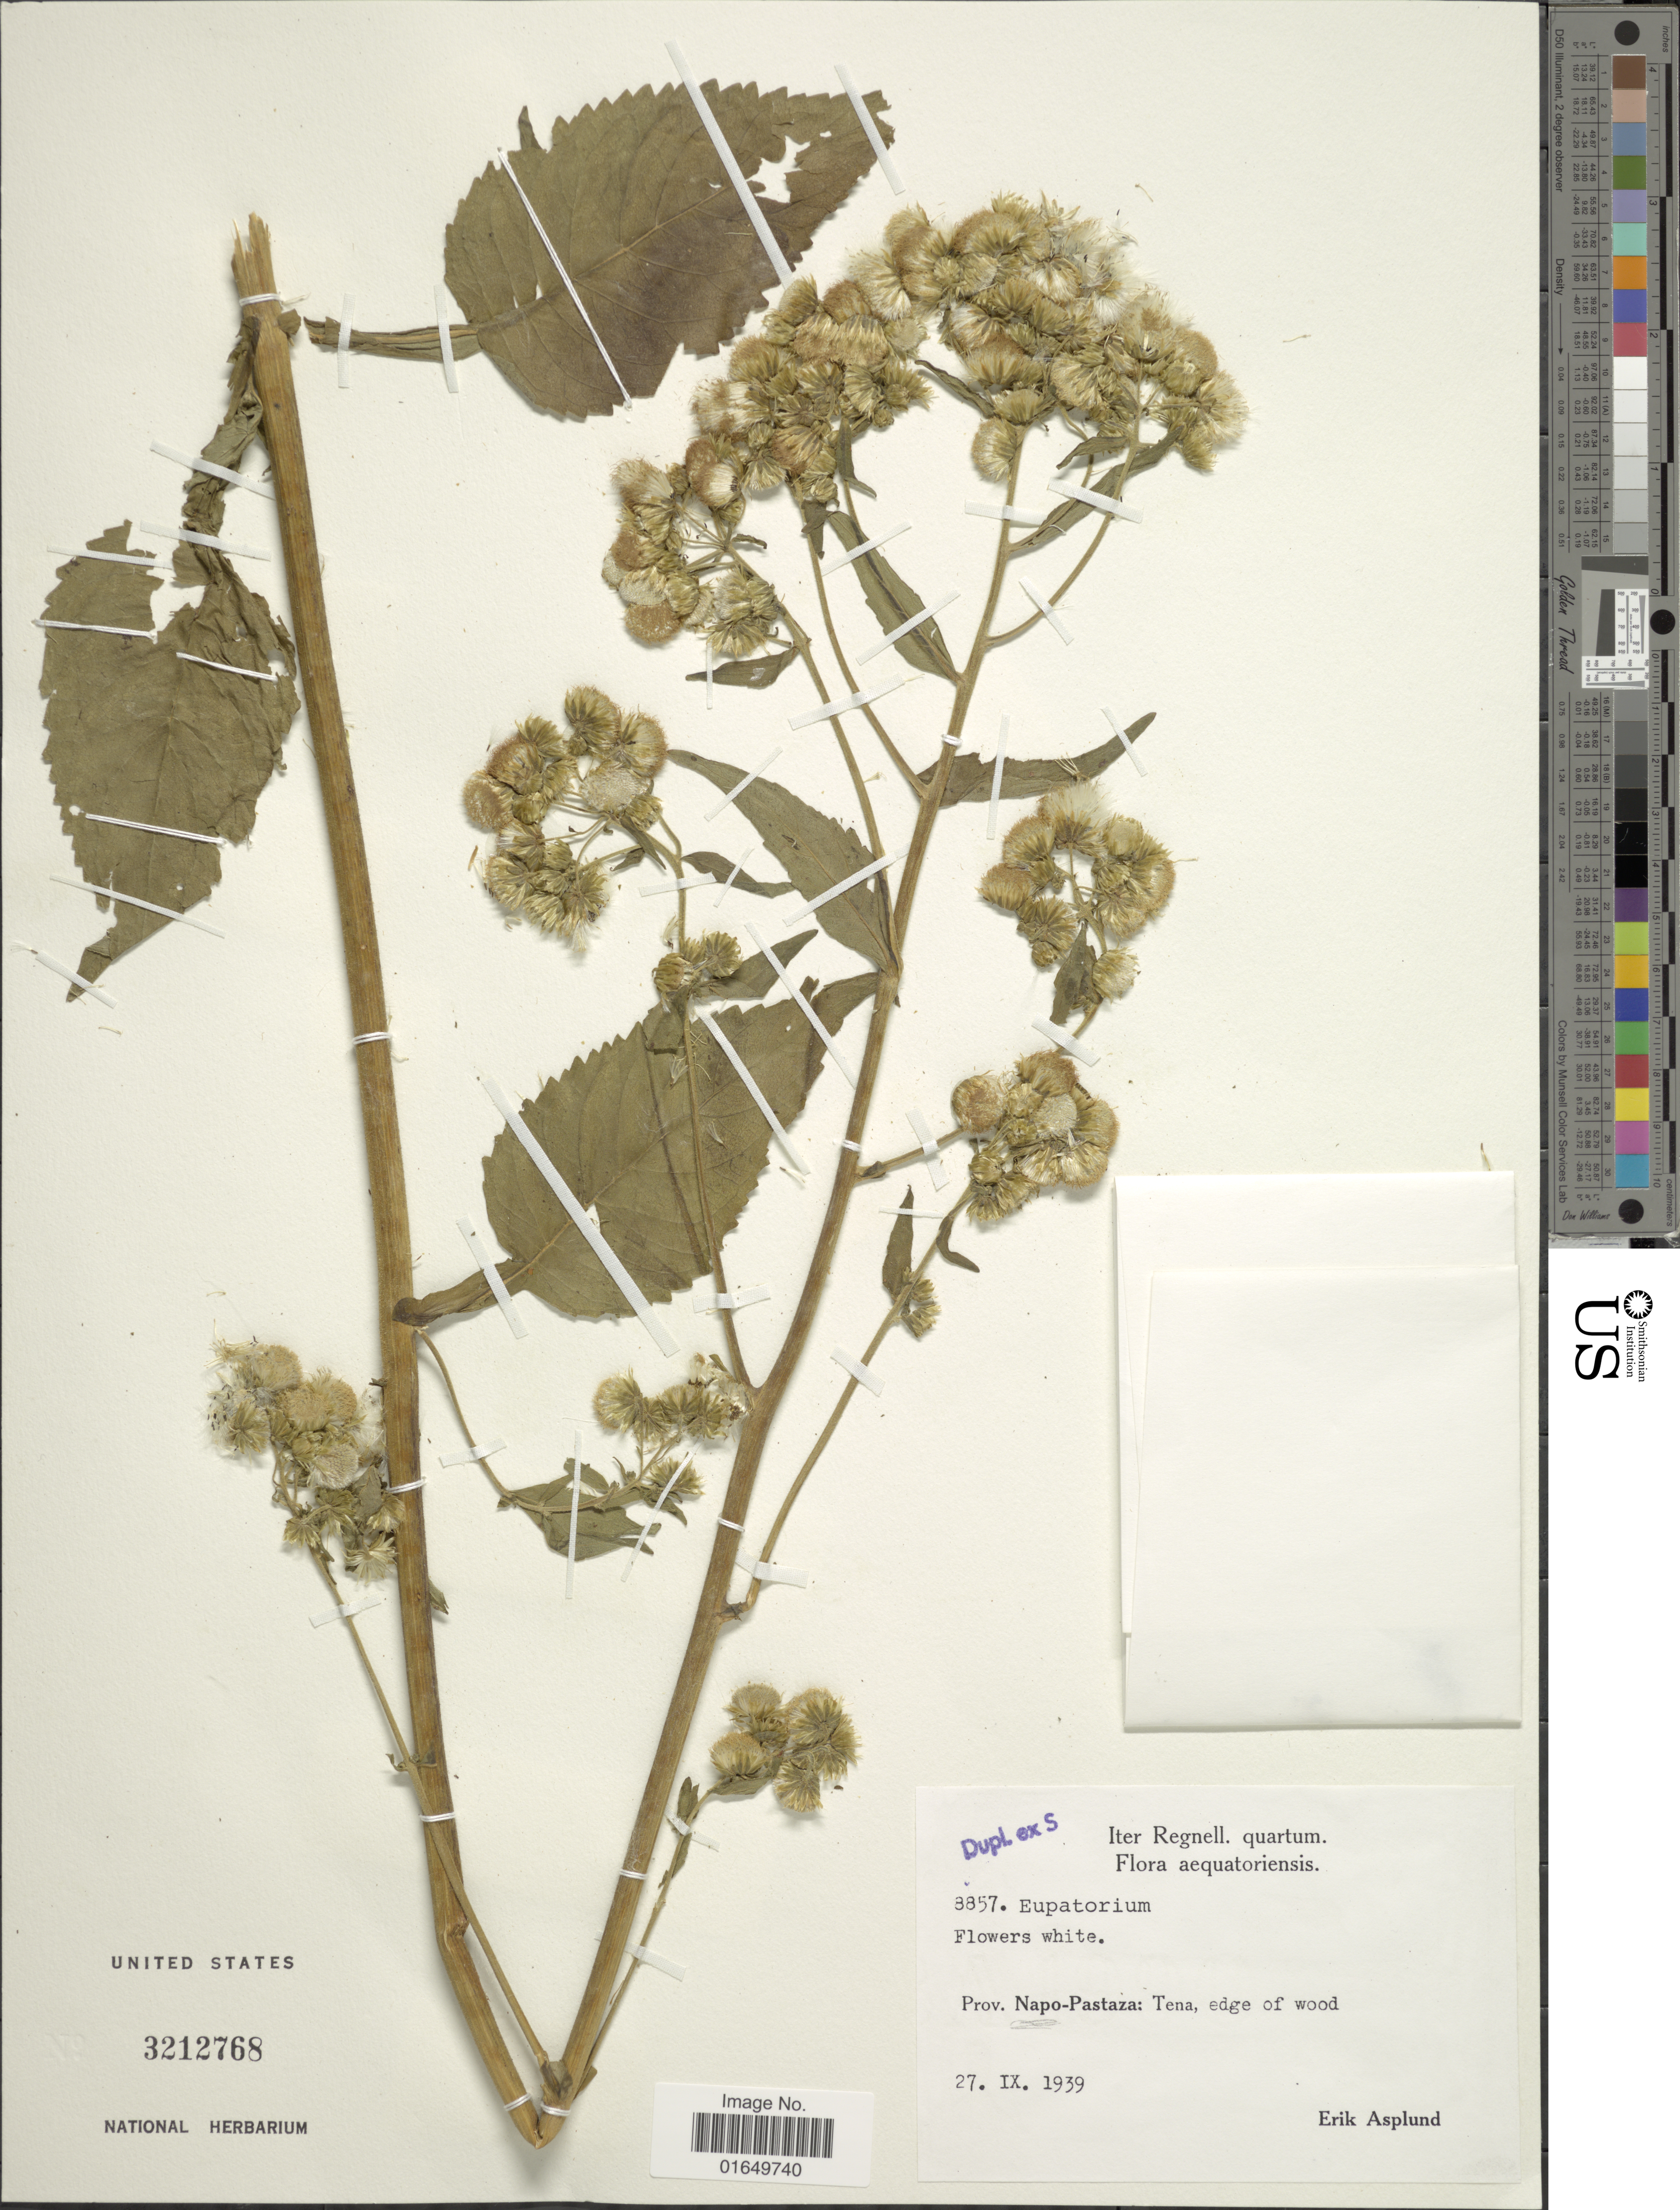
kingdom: Plantae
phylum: Tracheophyta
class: Magnoliopsida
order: Asterales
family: Asteraceae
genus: Polyanthina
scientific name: Polyanthina nemorosa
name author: (Klatt) R.M. King & H. Rob.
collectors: E. Asplund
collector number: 8857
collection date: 1939-09-27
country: Ecuador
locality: Prov. Napo-Pastaza: Tena, edge of wood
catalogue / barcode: US 3212768